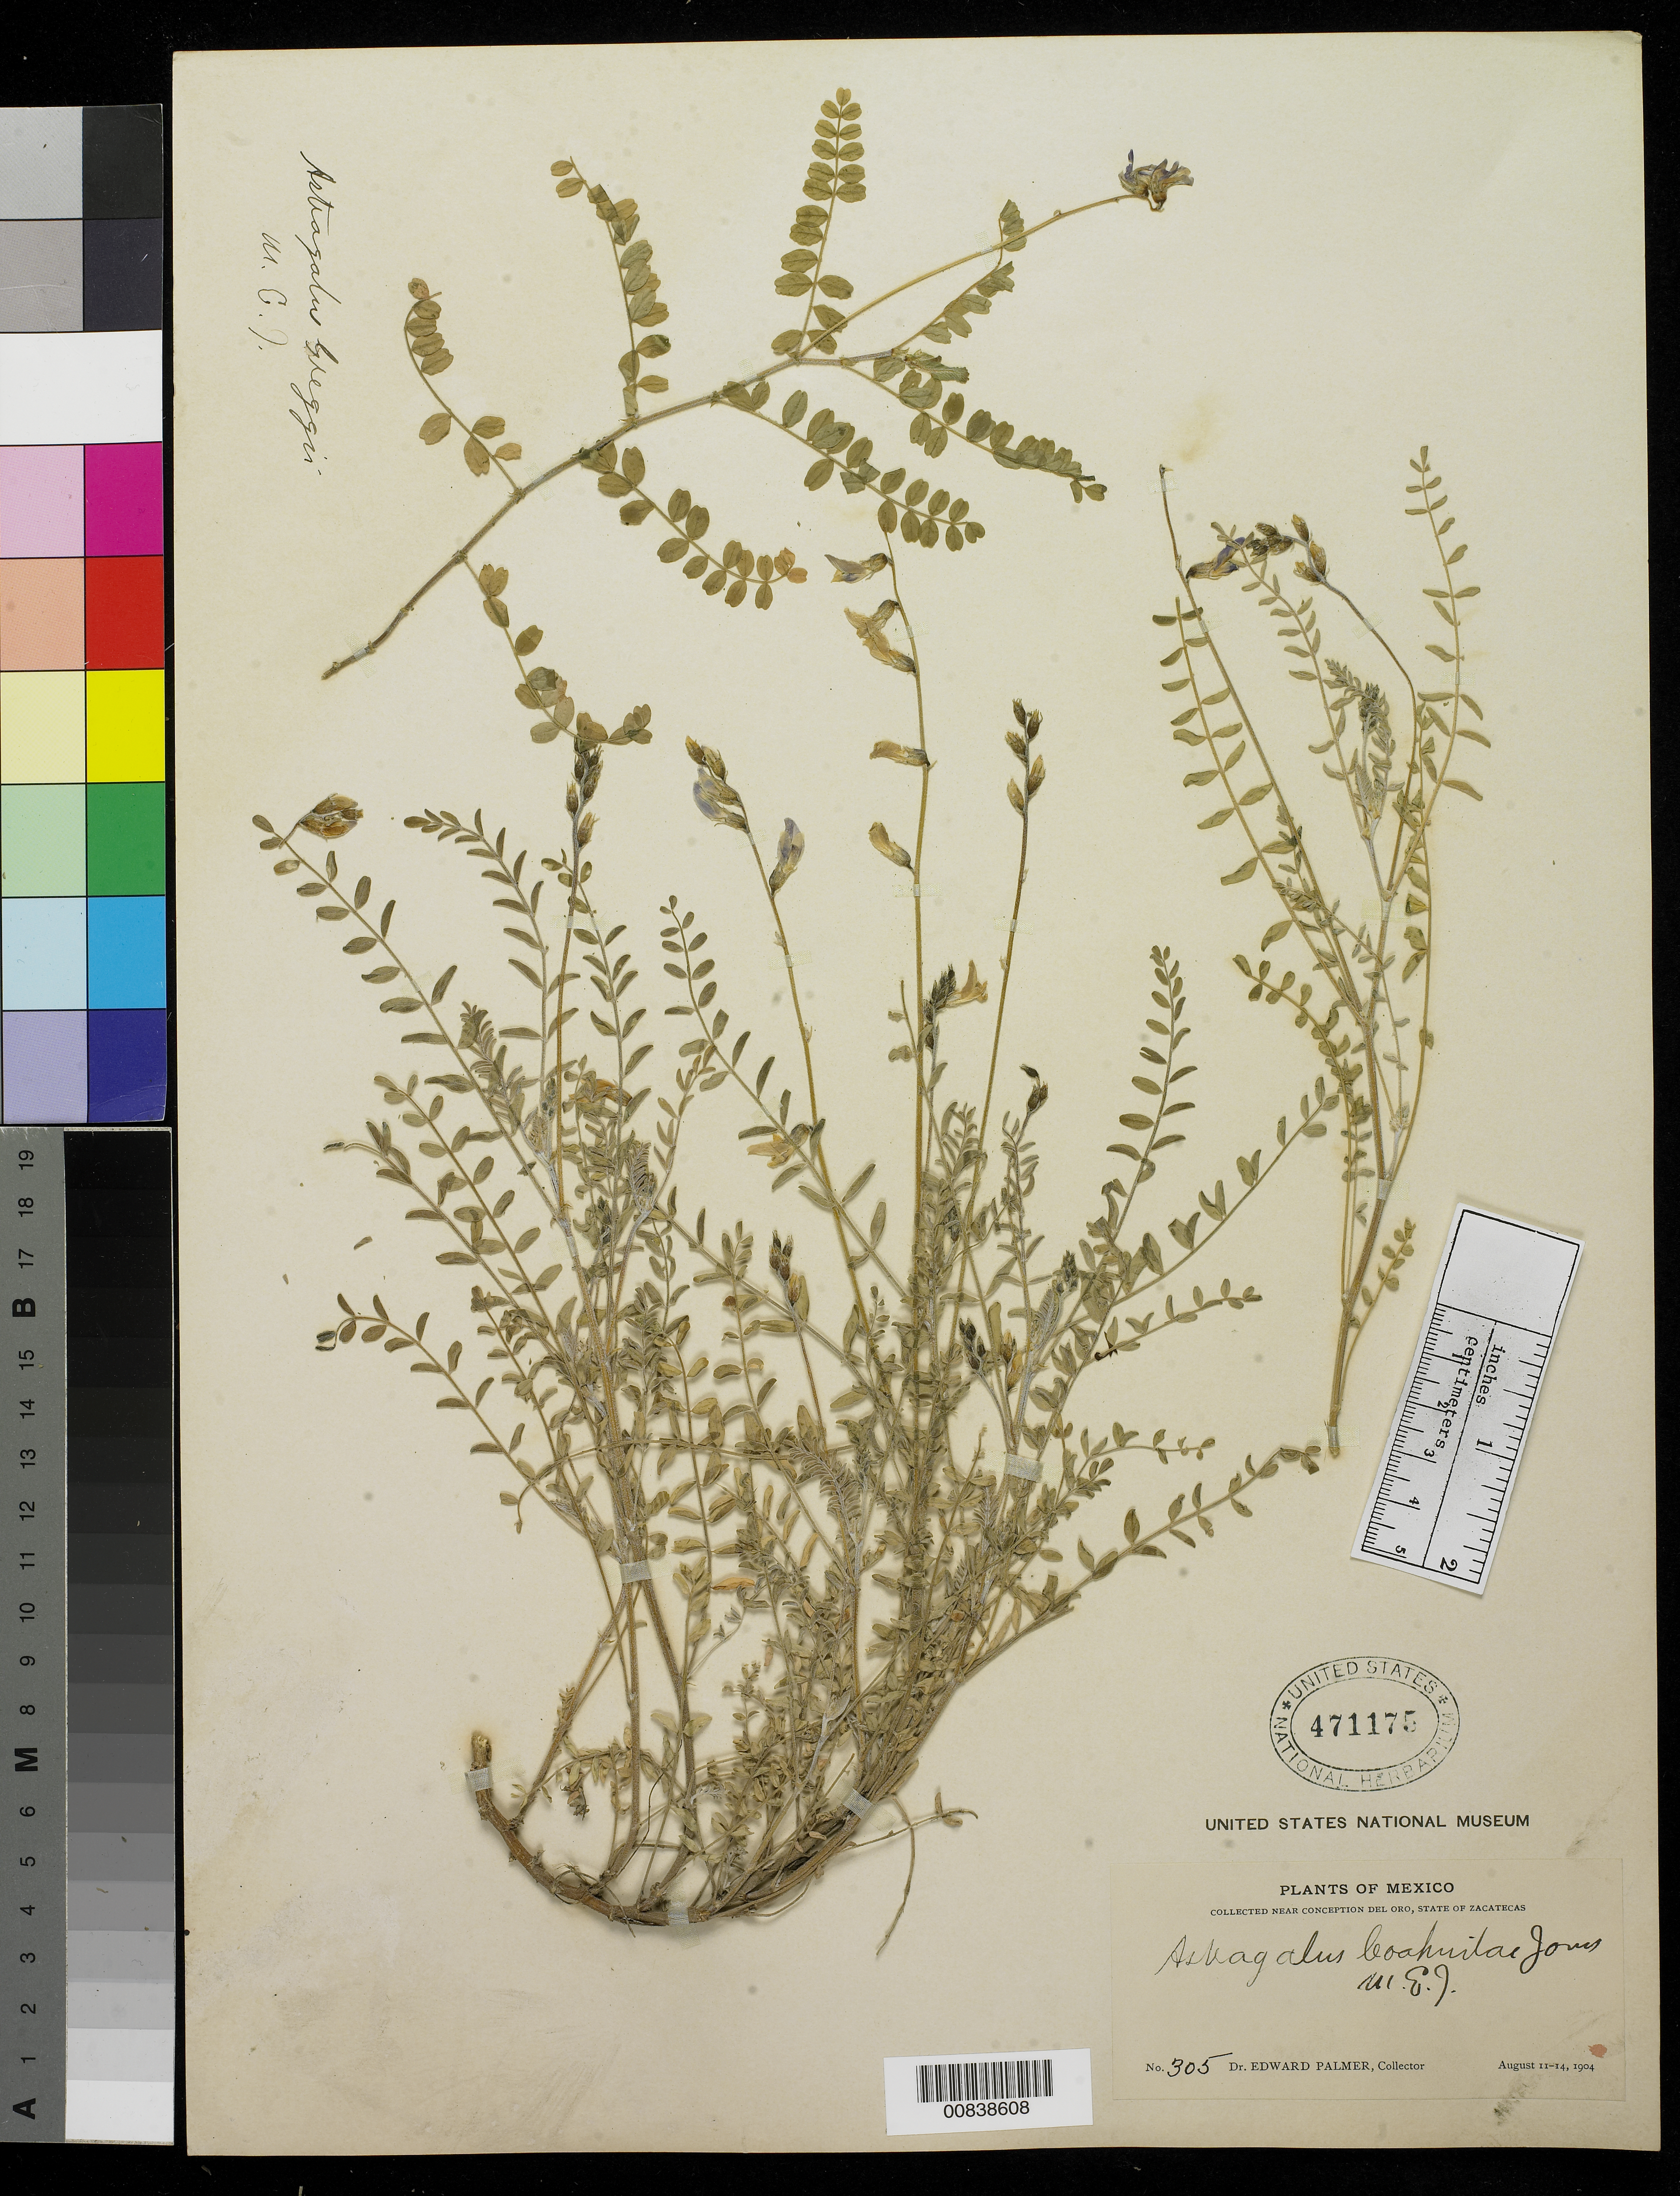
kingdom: Plantae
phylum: Tracheophyta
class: Magnoliopsida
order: Fabales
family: Fabaceae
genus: Astragalus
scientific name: Astragalus coahuilae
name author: M.E. Jones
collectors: E. Palmer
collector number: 305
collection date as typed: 11 Aug 1904 to 14 Aug 1904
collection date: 1904-08-11/1904-08-14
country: Mexico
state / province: Zacatecas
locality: Near Concepción del Oro, Zacatecas.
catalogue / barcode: US 471175